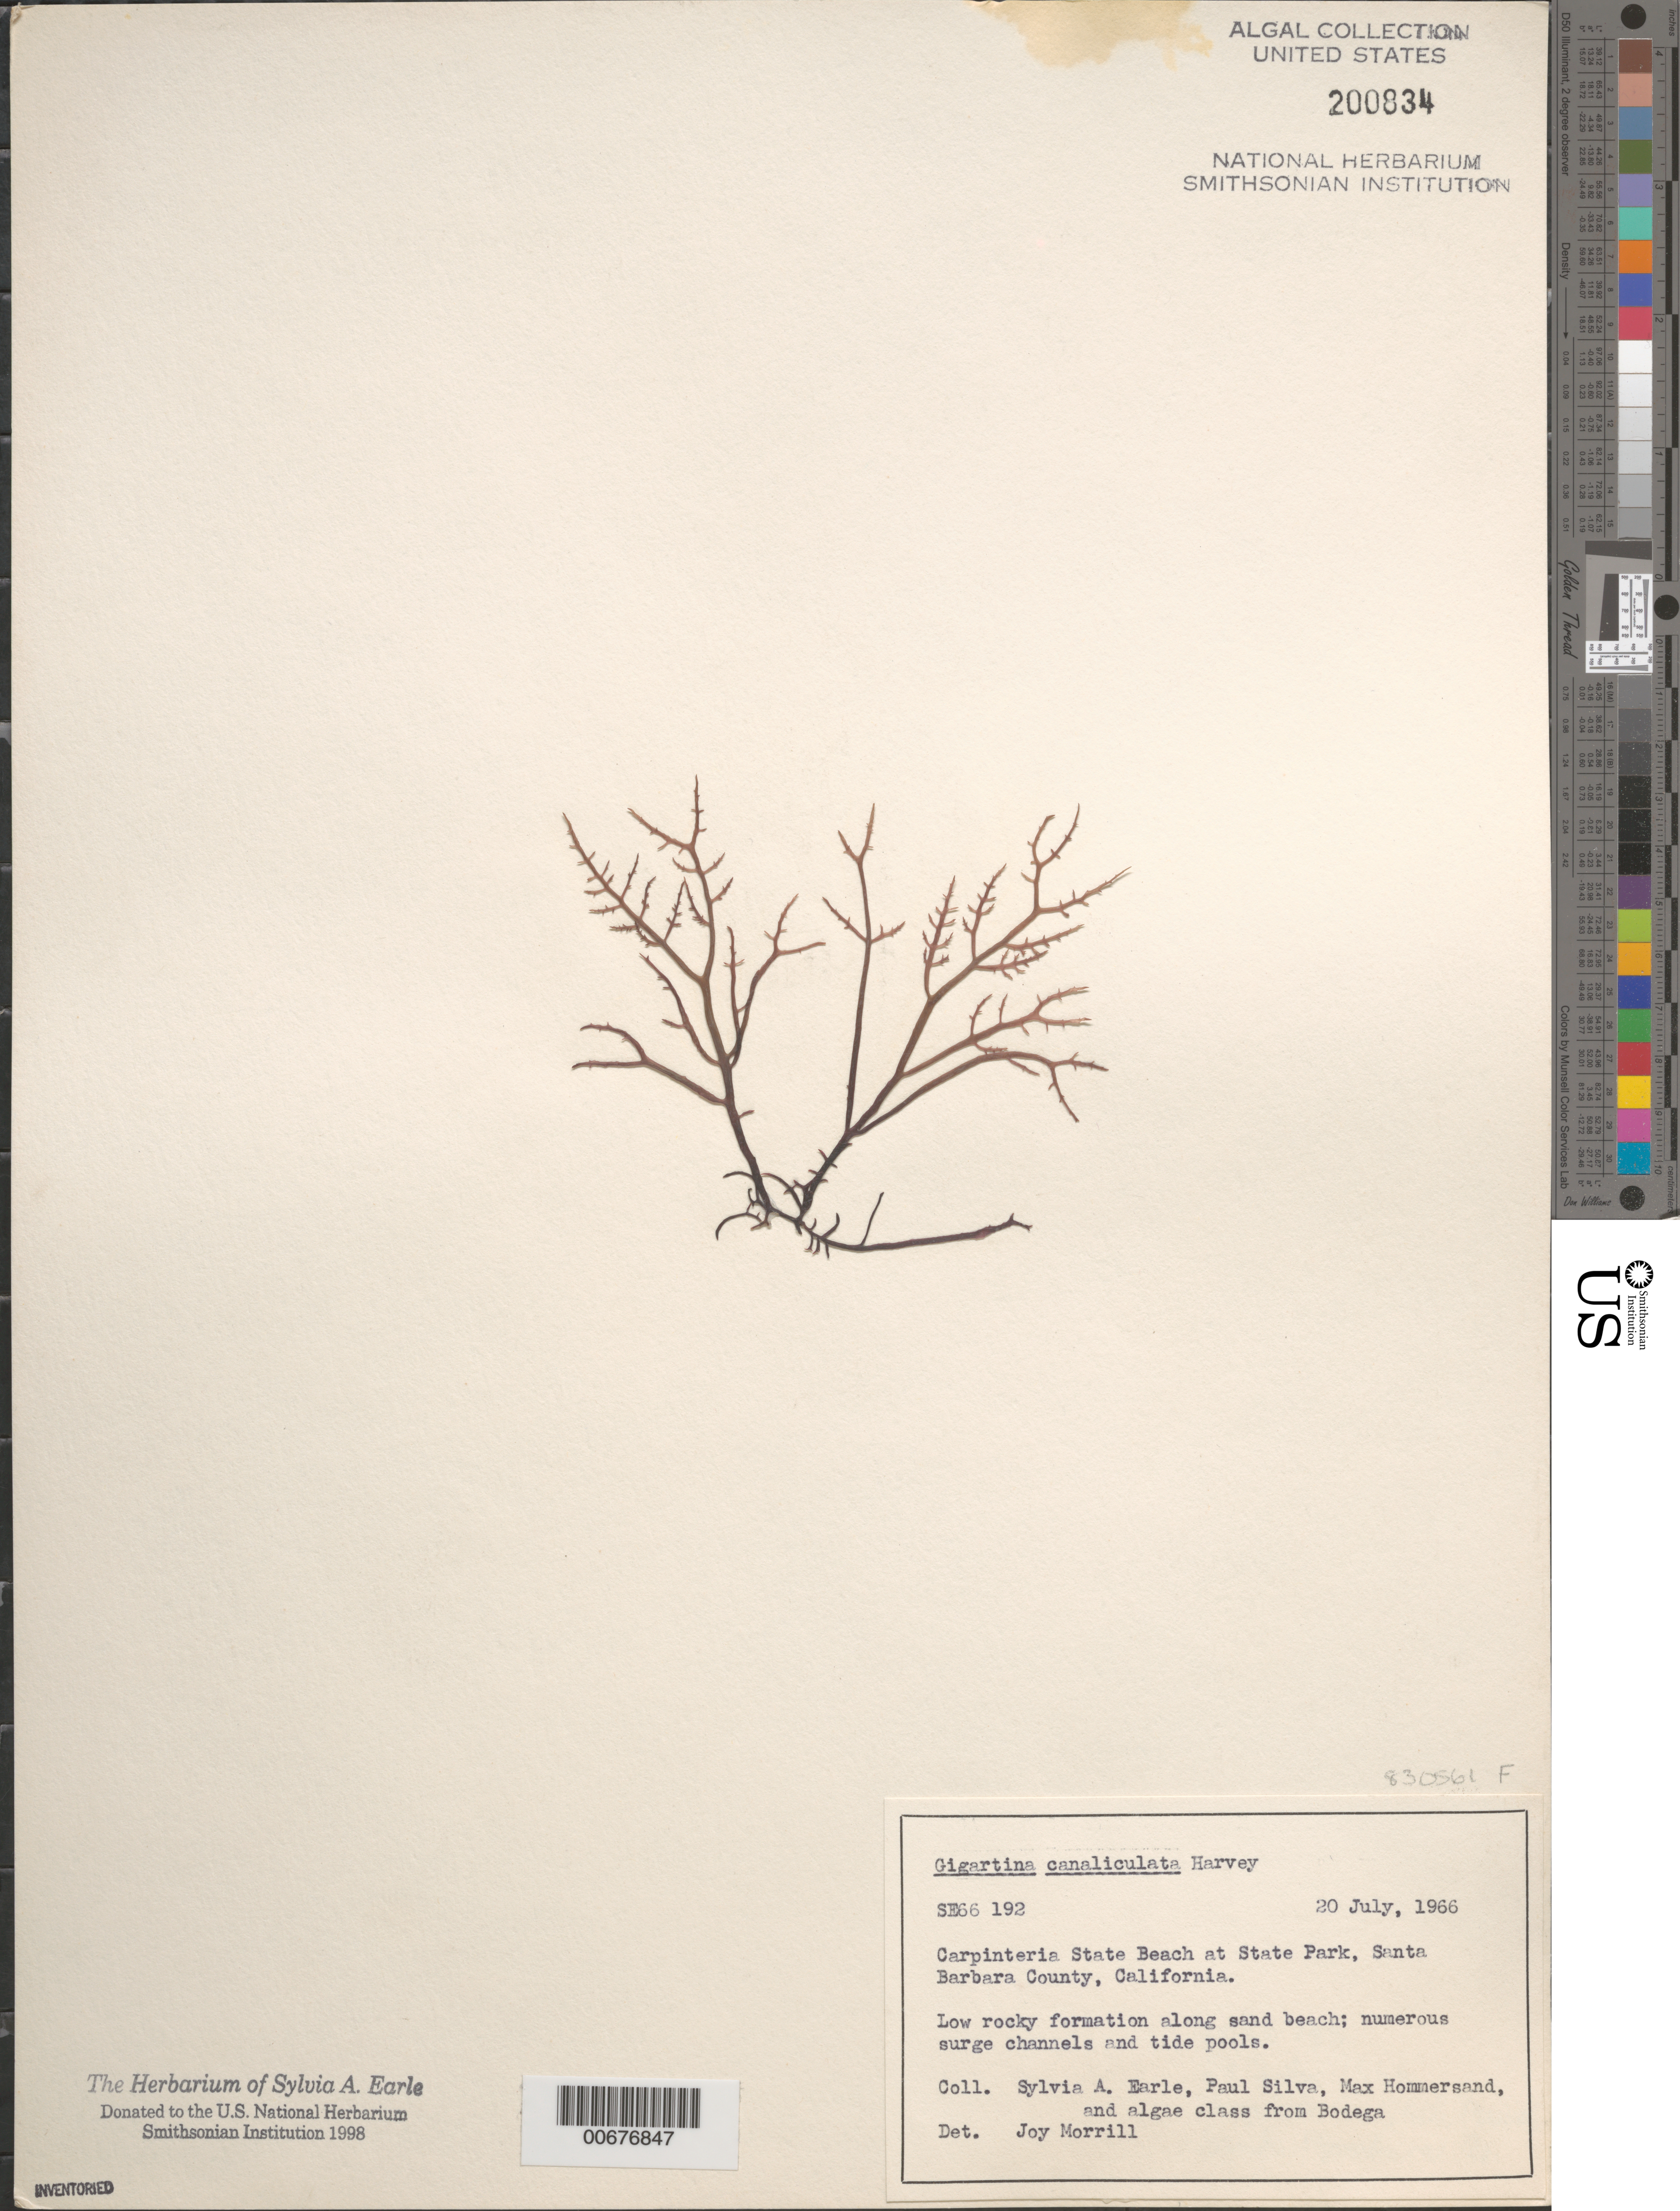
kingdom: Plantae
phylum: Rhodophyta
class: Florideophyceae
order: Gigartinales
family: Gigartinaceae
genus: Chondracanthus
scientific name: Chondracanthus canaliculatus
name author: (Harv.) Guiry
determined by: Algae name updating Project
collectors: S. A. Earle, P. C. Silva, M. H. Hommersand & Bodega Algae Class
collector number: SE 66192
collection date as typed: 20 Jul 1966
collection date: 1966-07-20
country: United States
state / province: California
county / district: Santa Barbara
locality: Carpinteria State Beach, State Park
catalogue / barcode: US 200834